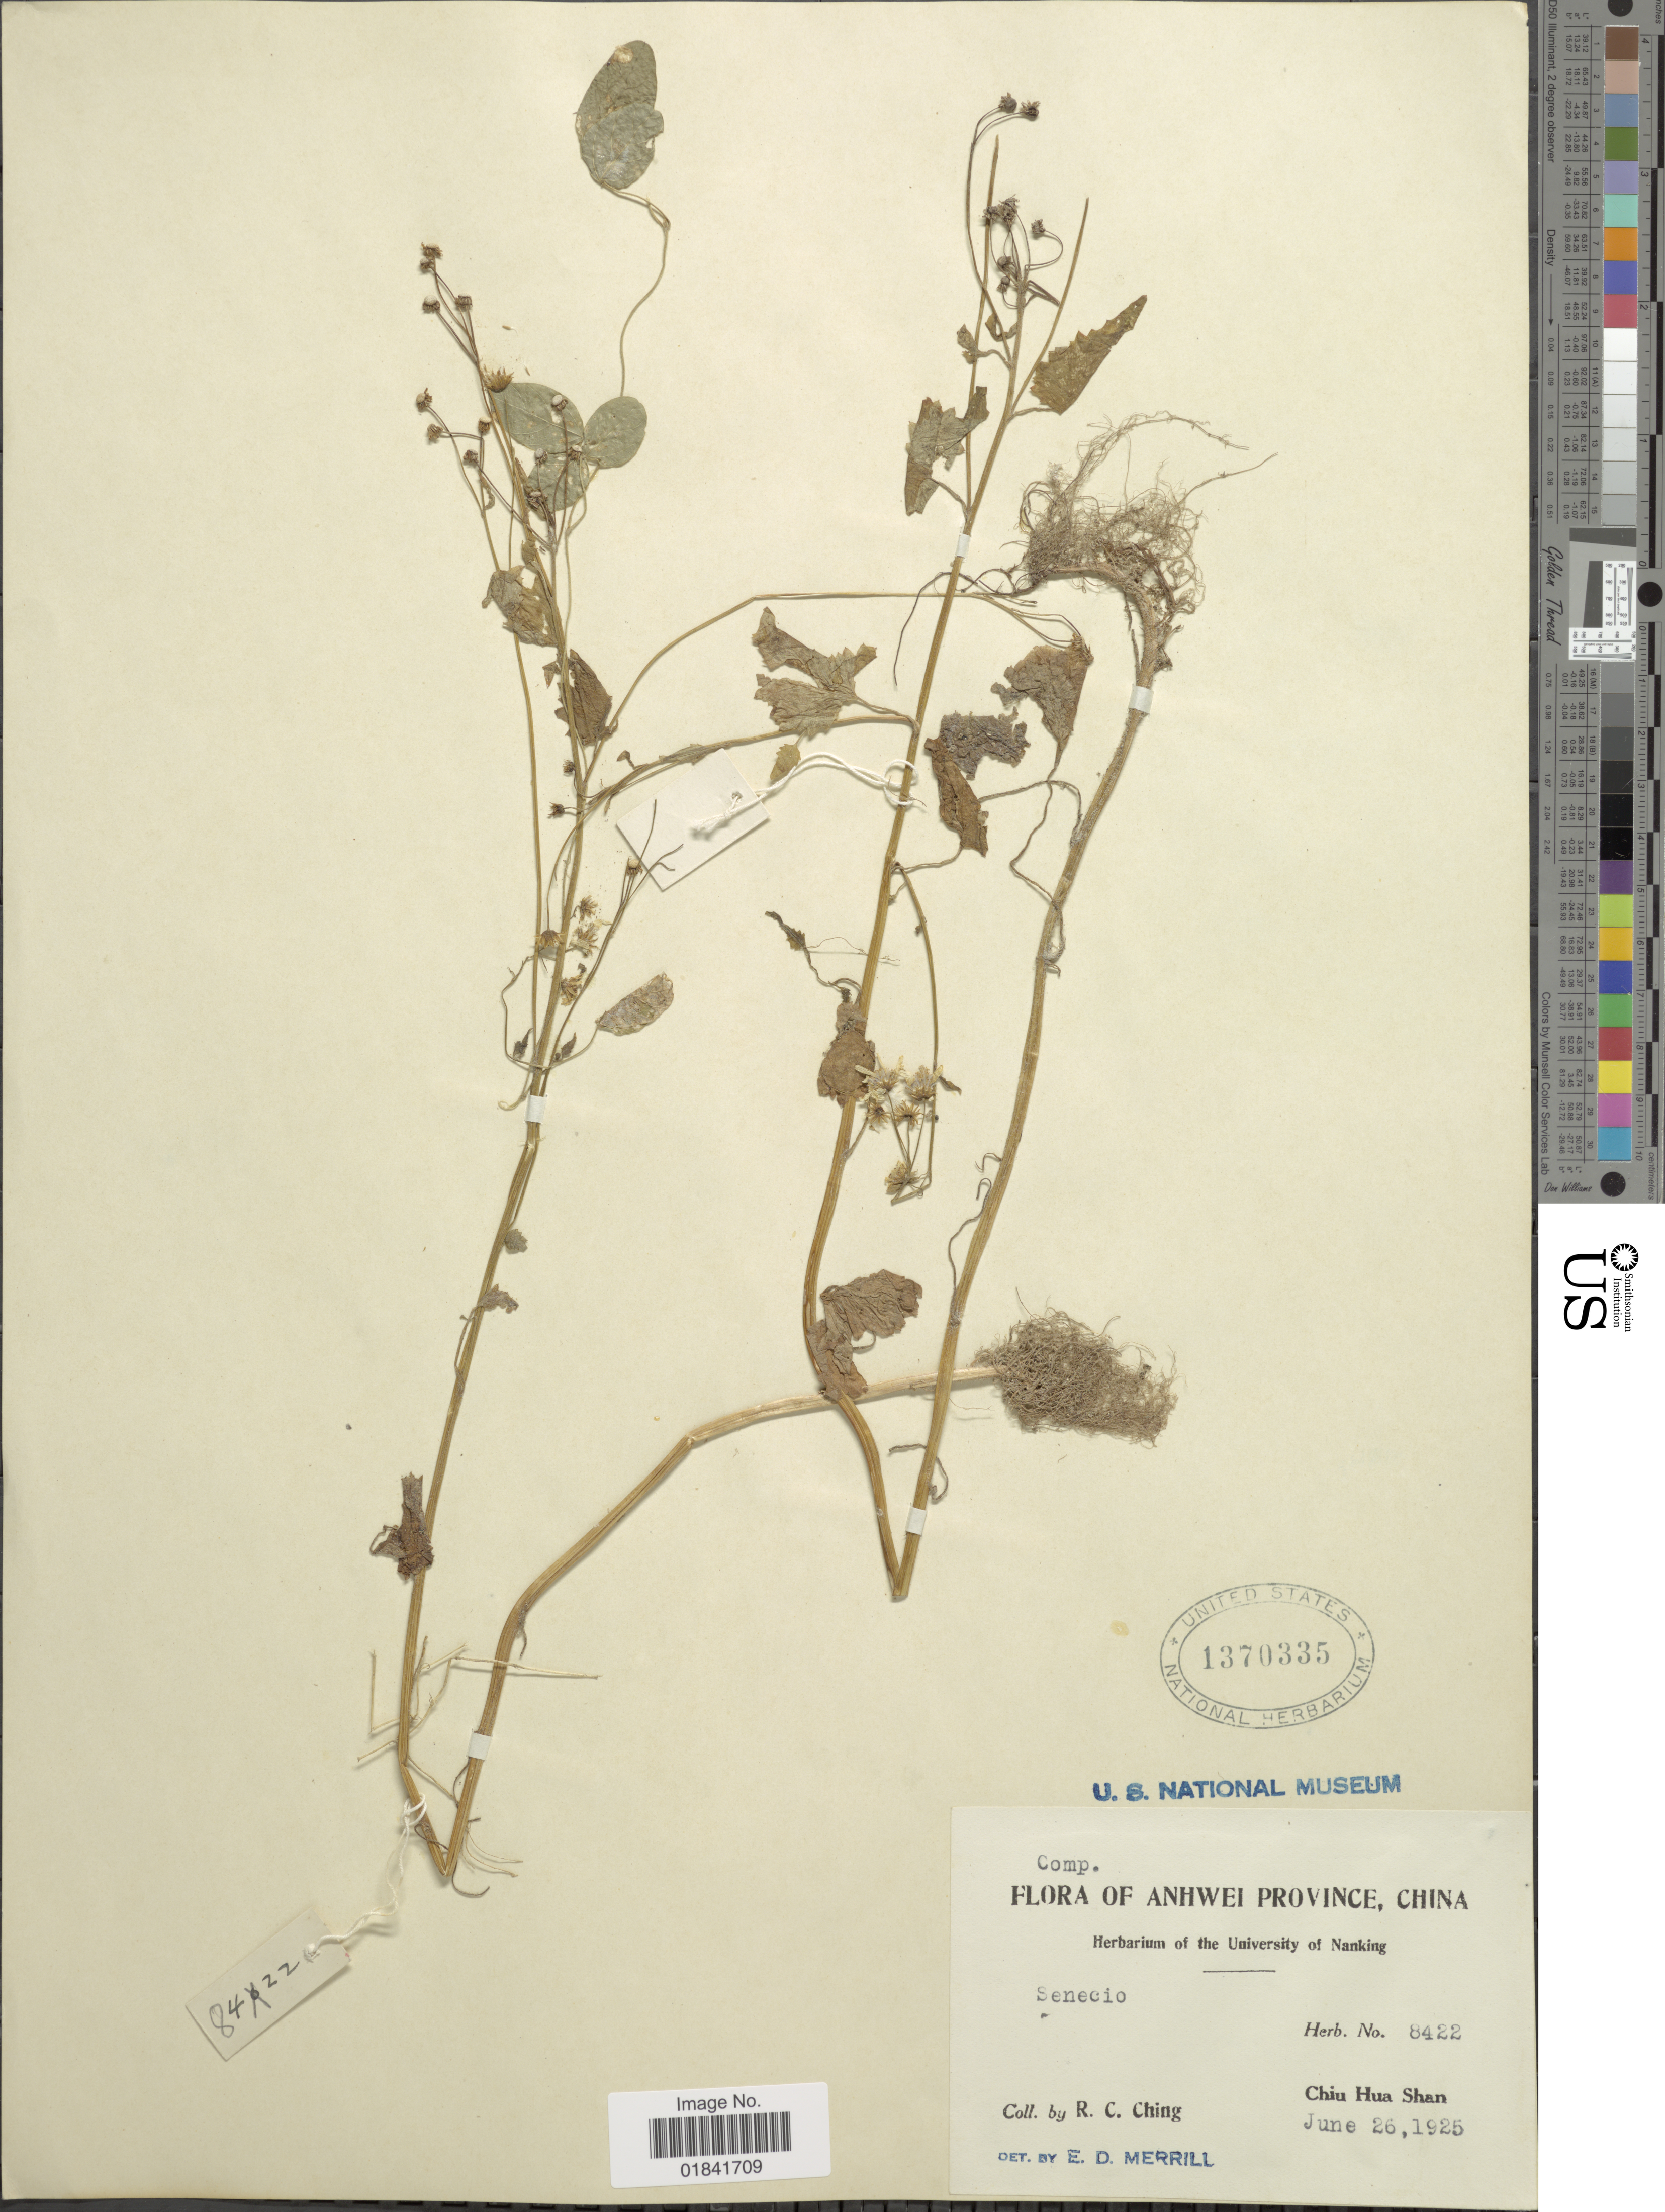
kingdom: Plantae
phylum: Tracheophyta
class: Magnoliopsida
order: Asterales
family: Asteraceae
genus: Senecio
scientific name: Senecio sp.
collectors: R. C. Ching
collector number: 8422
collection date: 1925-06-26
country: China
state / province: Anhui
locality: Anhwei Province, Chiu Hua Shan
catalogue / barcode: US 1370335